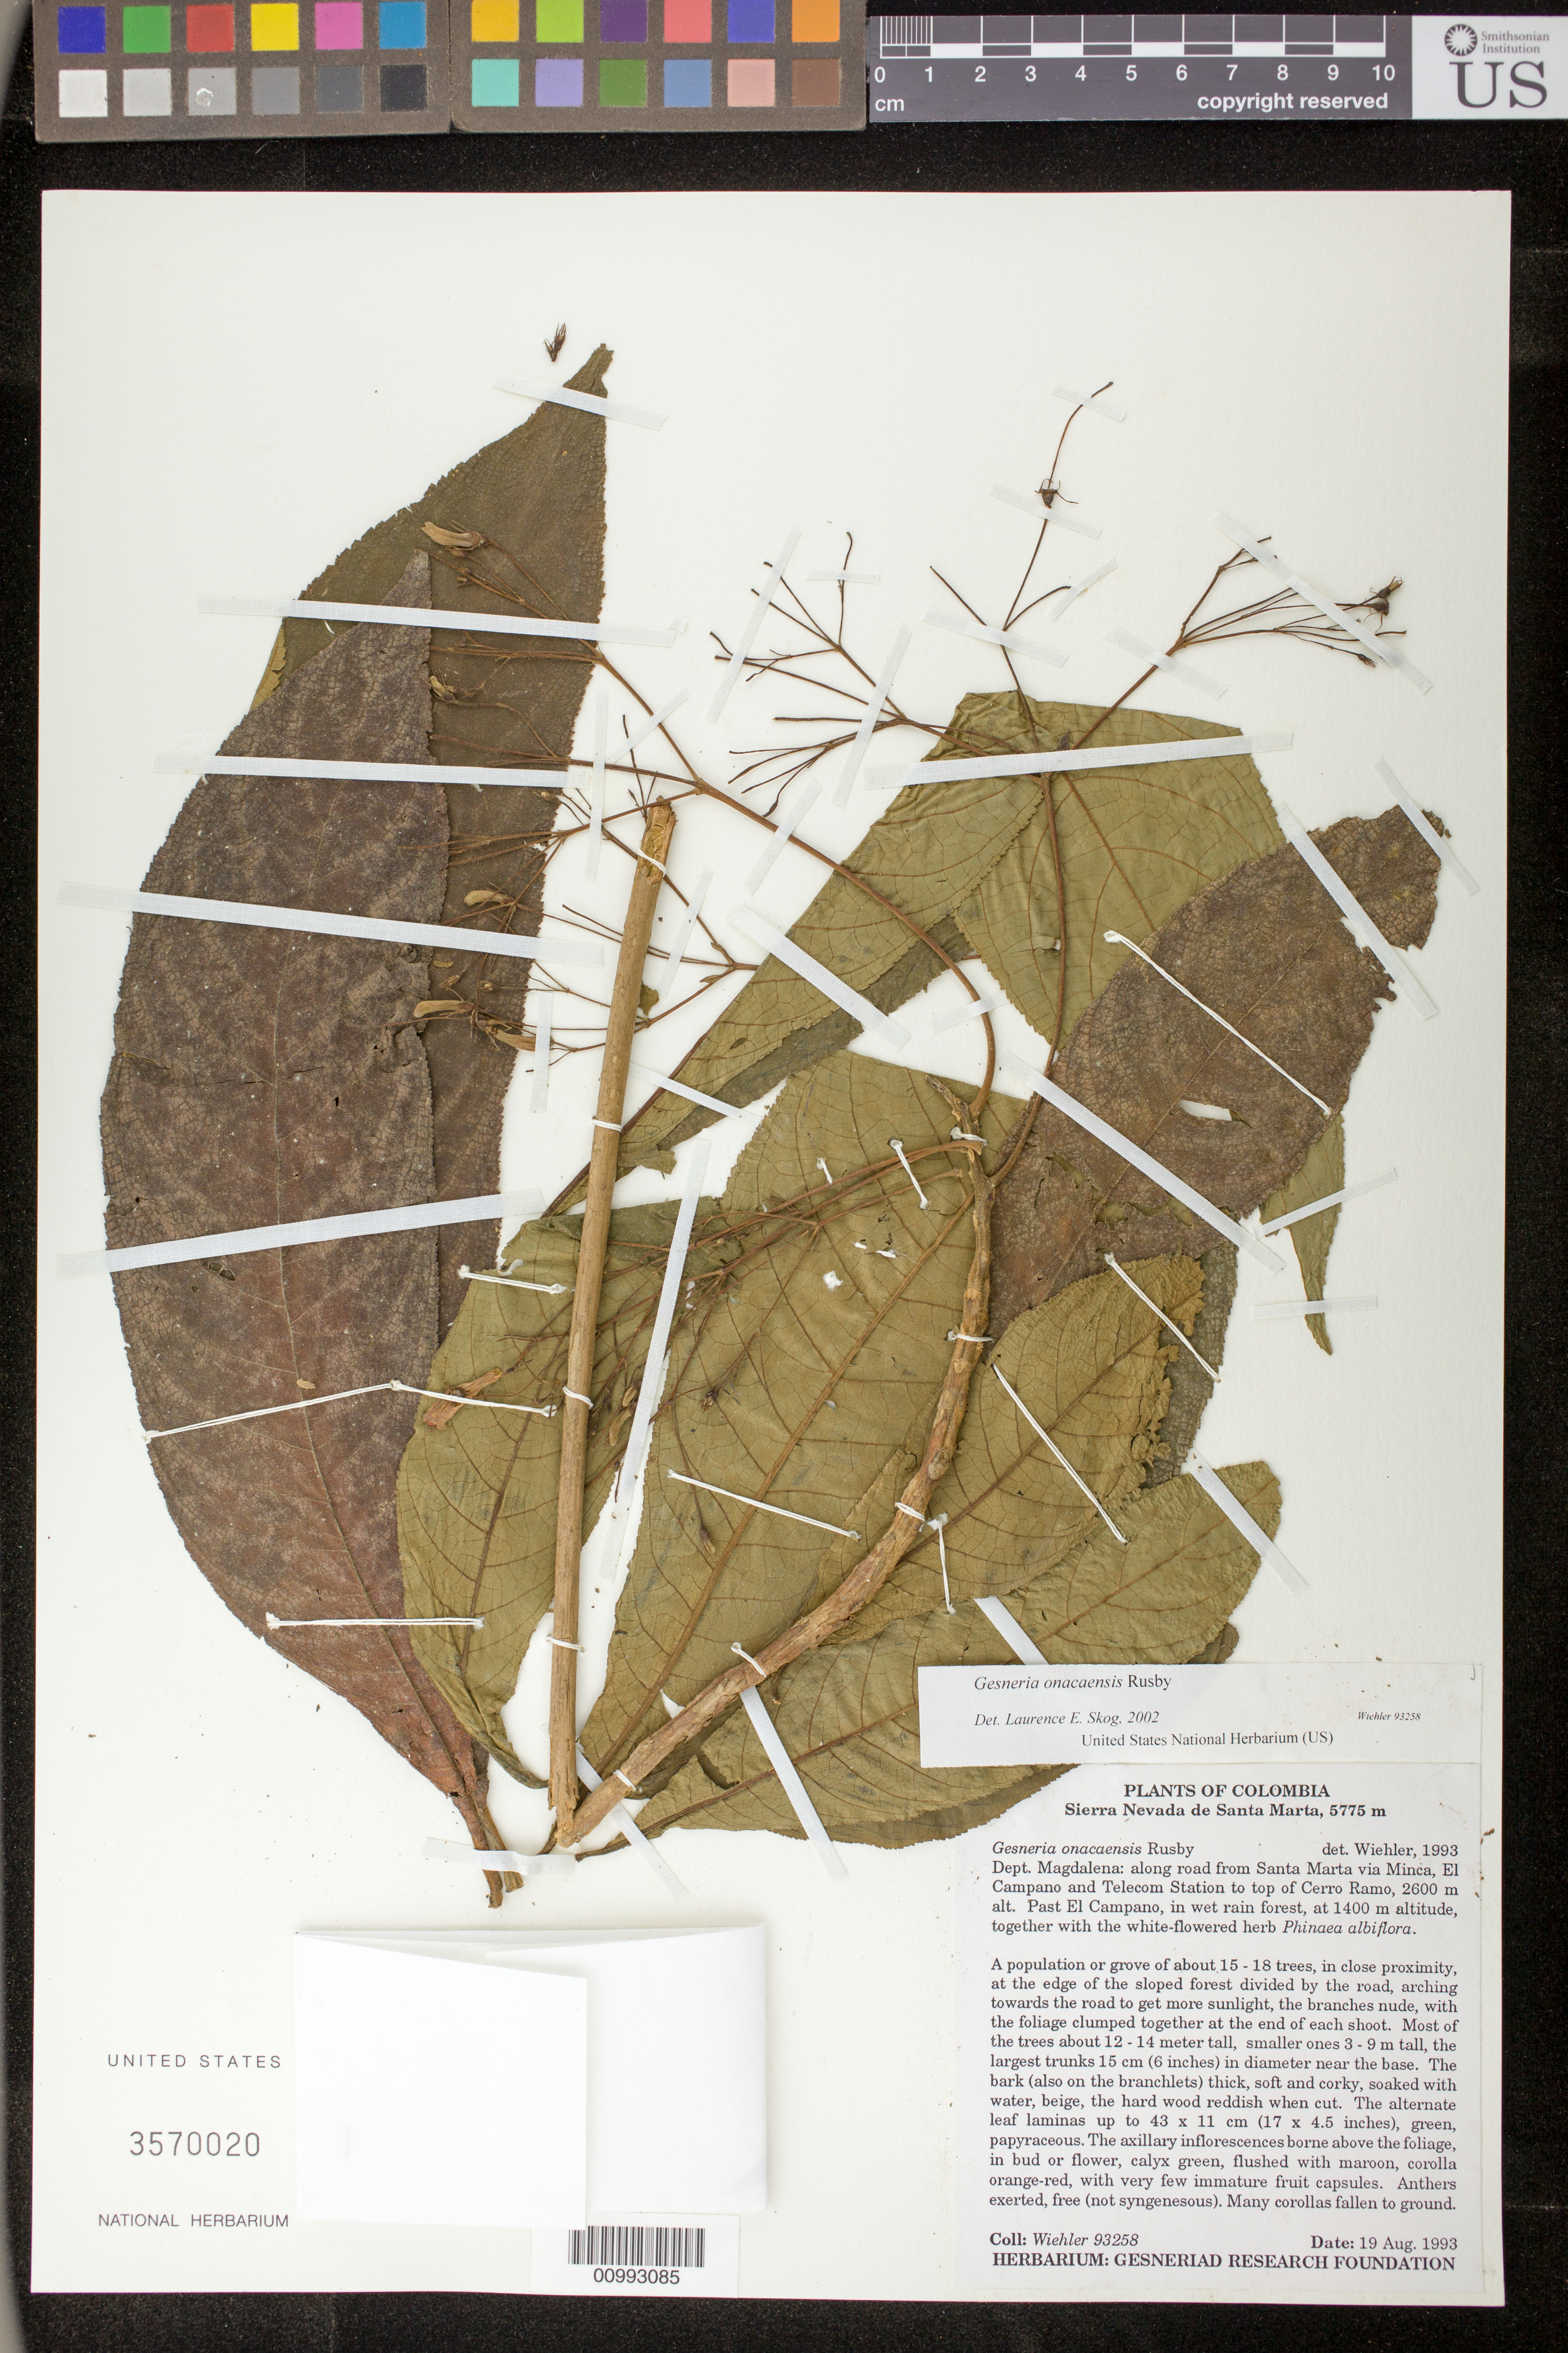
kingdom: Plantae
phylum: Tracheophyta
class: Magnoliopsida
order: Lamiales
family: Gesneriaceae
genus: Gesneria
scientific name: Gesneria onacaensis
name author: Rusby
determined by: Skog, Laurence E.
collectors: H. J. Wiehler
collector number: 93258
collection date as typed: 19 Aug 1993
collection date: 1993-08-19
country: Colombia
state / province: Magdalena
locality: Dept. Magdalena: along road from Santa Marta via Minca, El Campano and Telecom Station to top of Cerro ramo, past El Campanoand 1900 m (wet forest). The subparamo begins at 2100 m altitude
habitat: Wet rain forest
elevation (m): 1400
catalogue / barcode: US 3570020